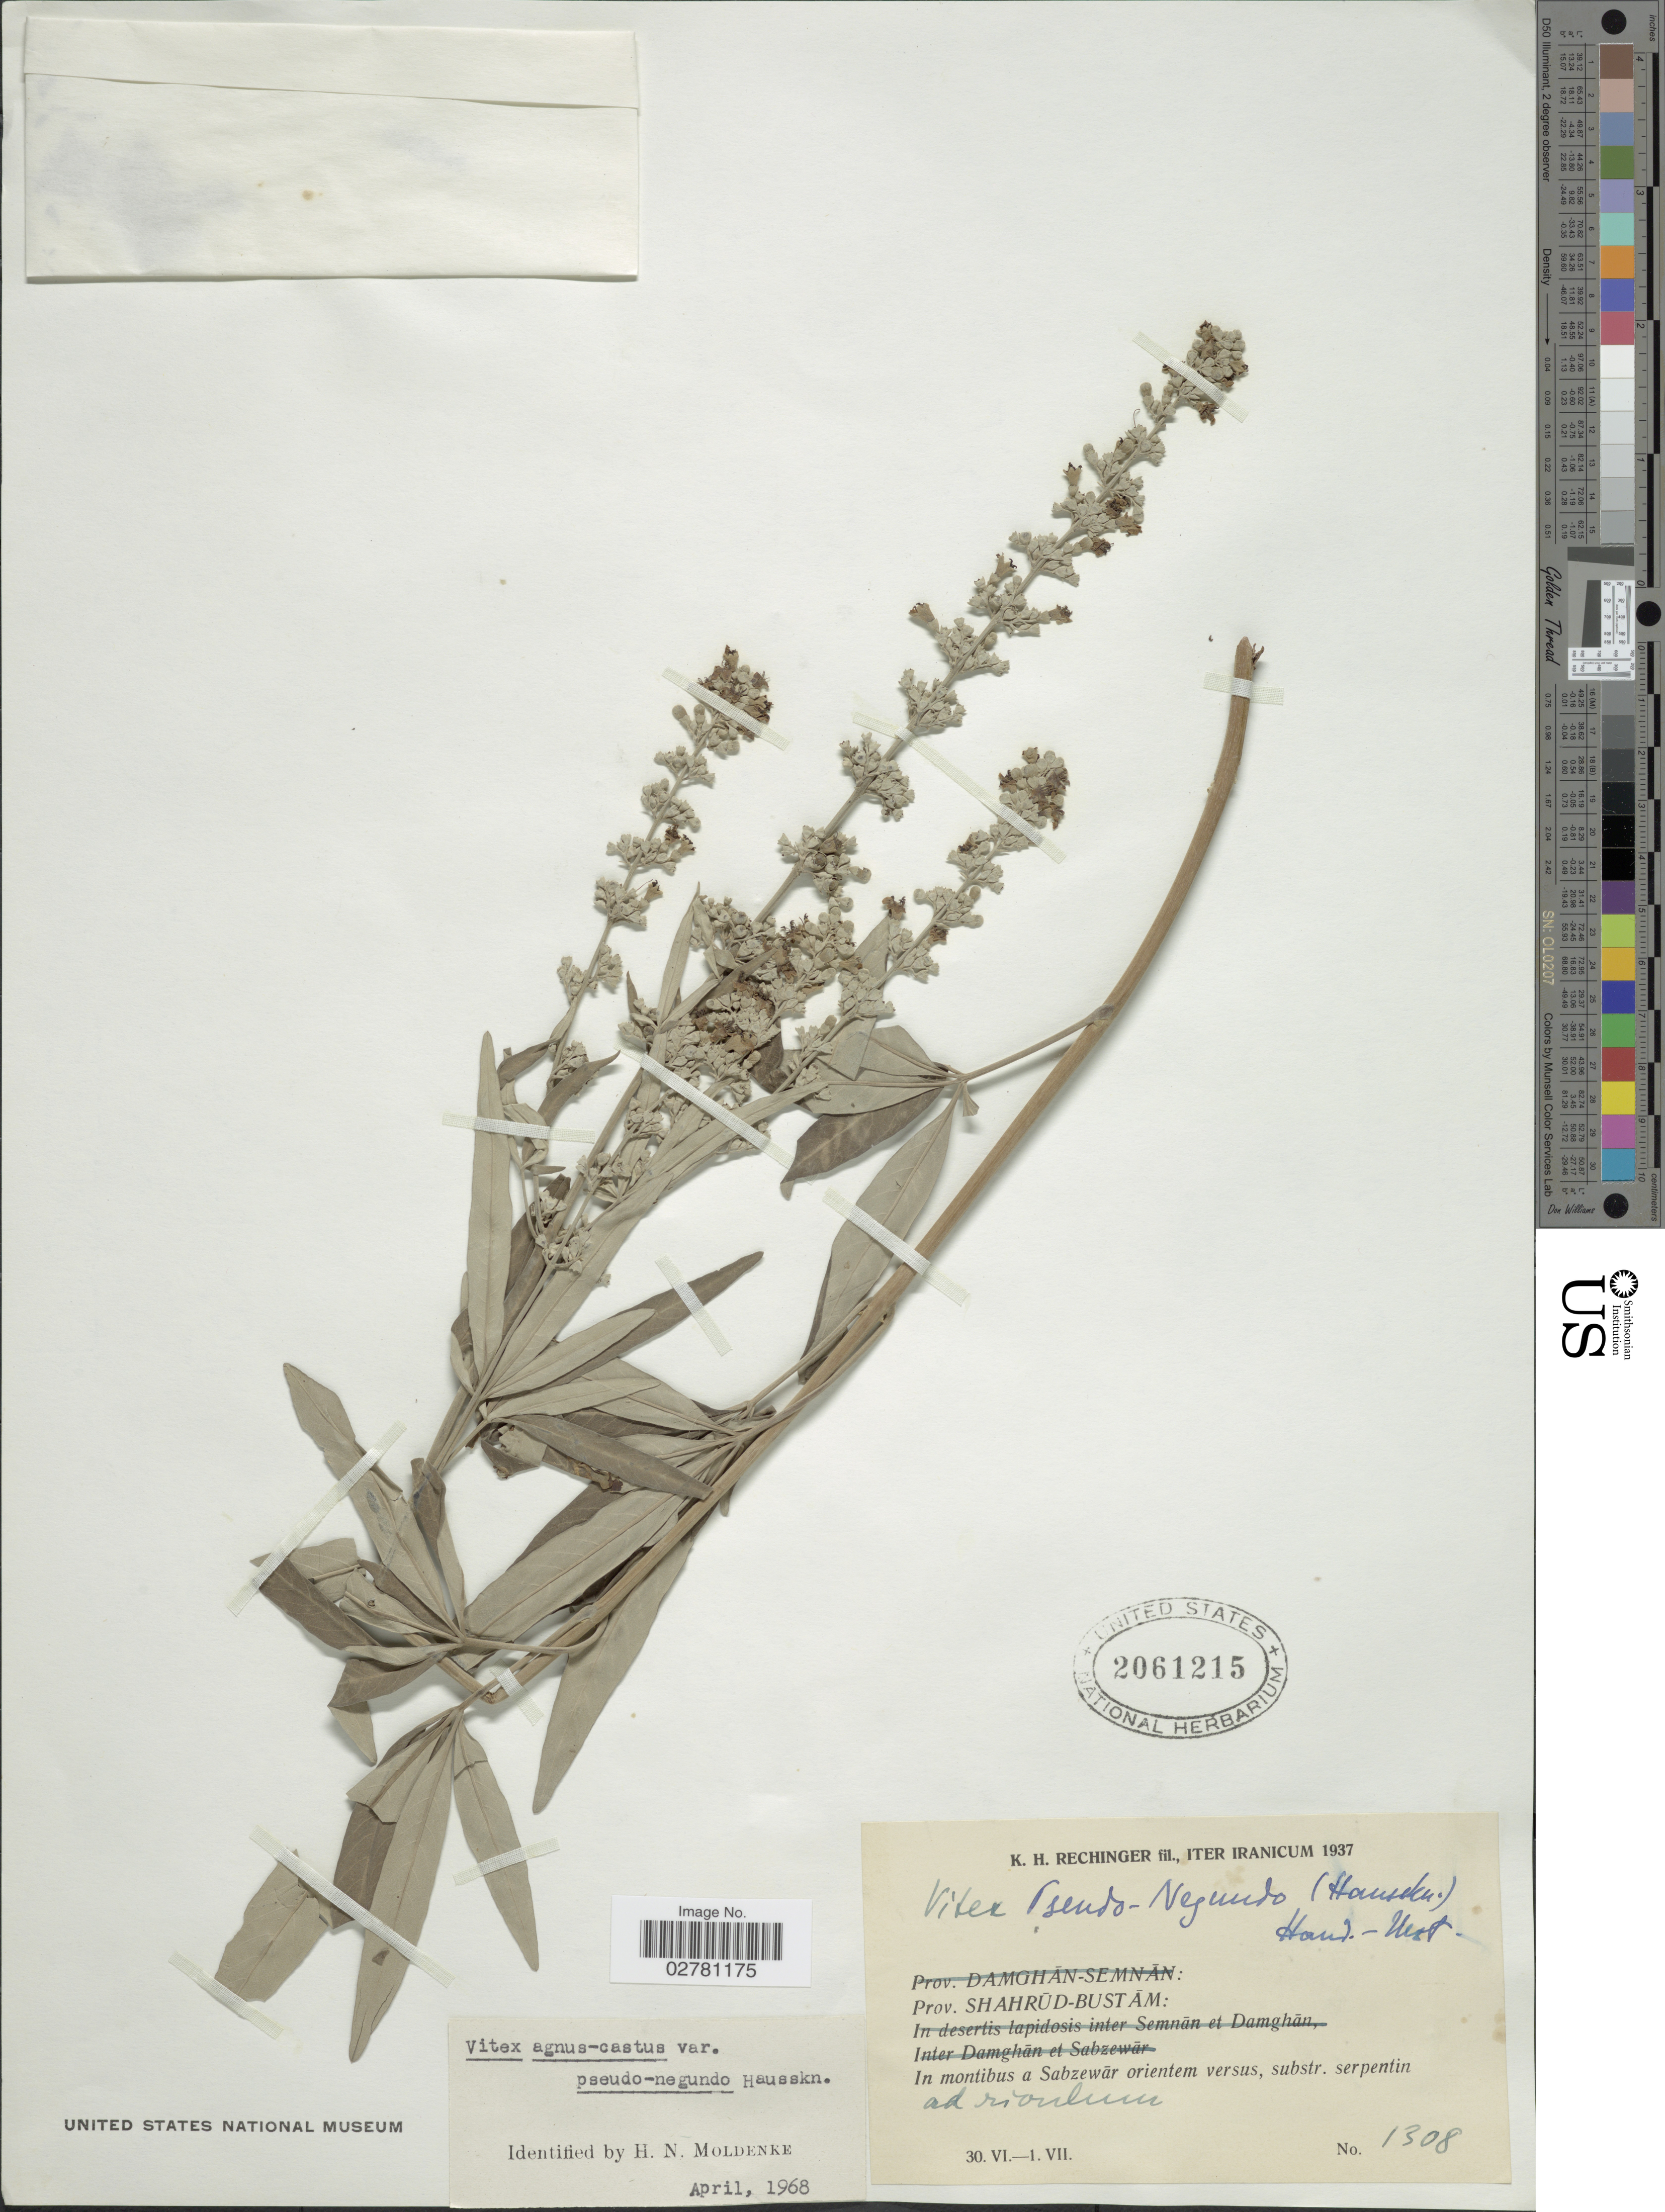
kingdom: Plantae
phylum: Tracheophyta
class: Magnoliopsida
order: Lamiales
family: Lamiaceae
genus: Vitex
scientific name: Vitex agnus-castus var. pseudonegundo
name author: Hausskn.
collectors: K. H. Rechinger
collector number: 1308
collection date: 1937-06-30/1937-07-01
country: Iran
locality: Prov. Shahrud- Bustam: In montibus a Sabzewar orientem versus, substr. serpentin ad rivulum.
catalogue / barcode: US 2061215